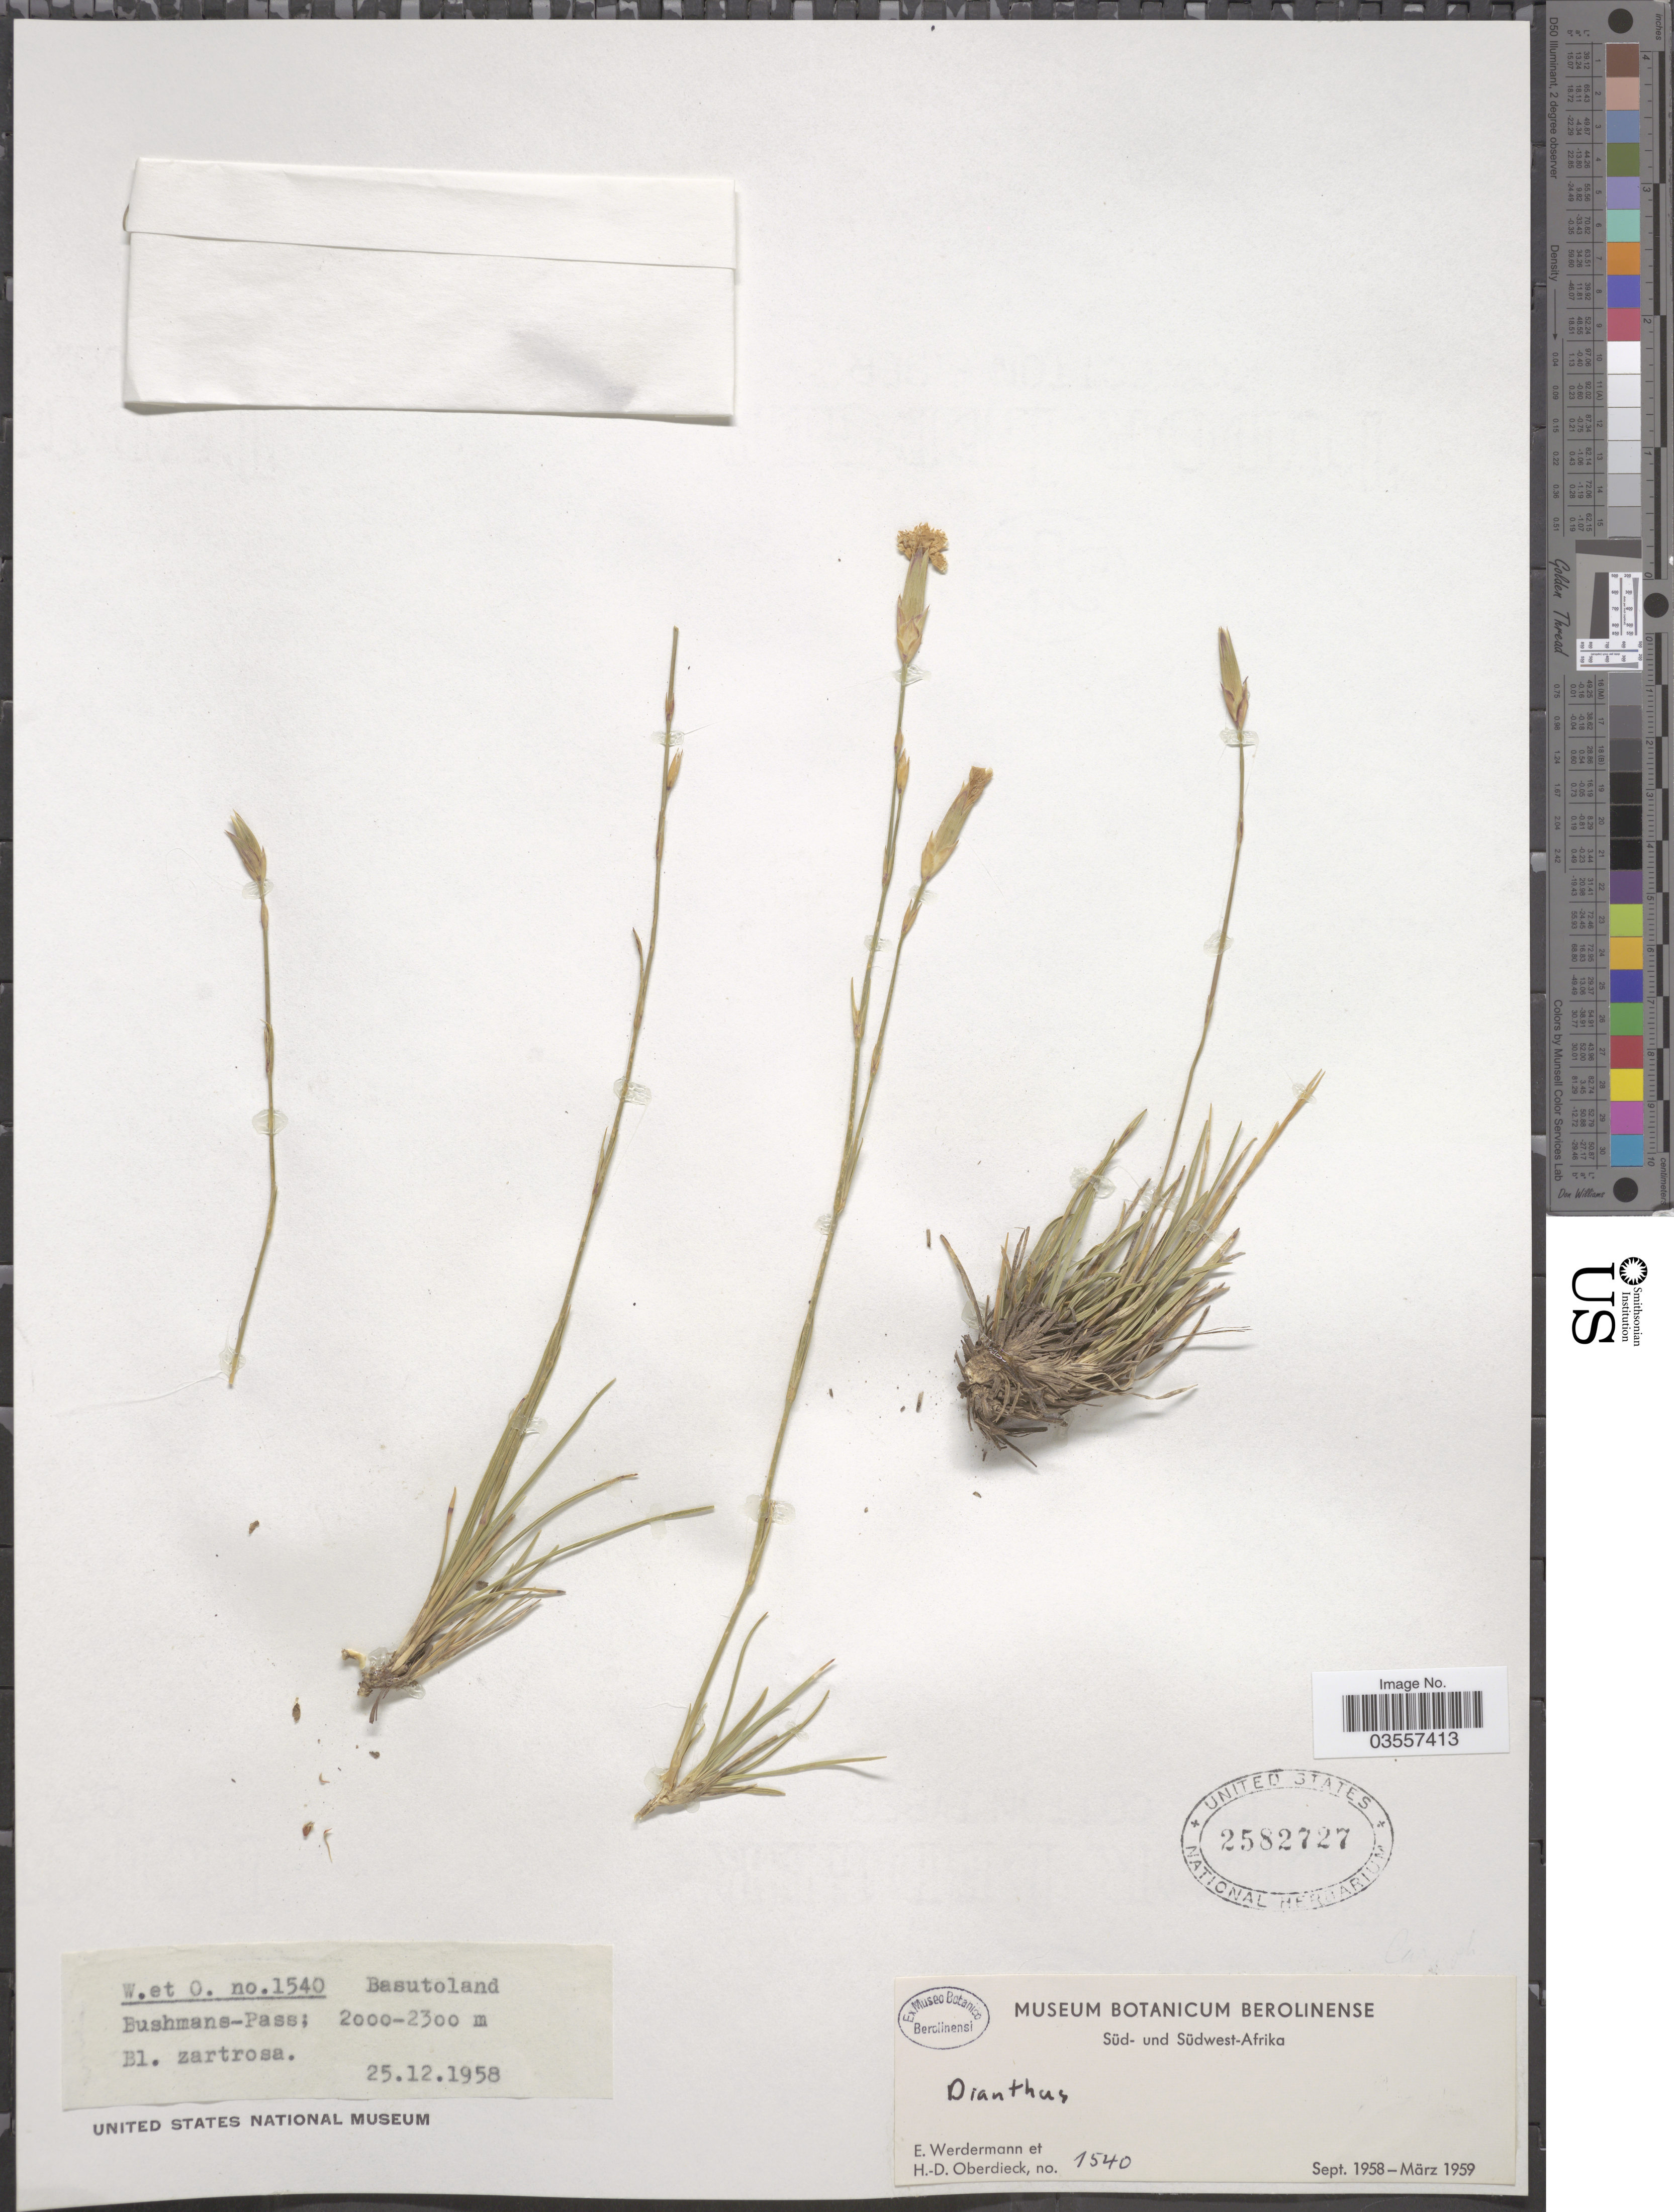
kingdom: Plantae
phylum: Tracheophyta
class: Magnoliopsida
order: Caryophyllales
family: Caryophyllaceae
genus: Dianthus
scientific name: Dianthus sp.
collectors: E. Werdermann & H. Oberdieck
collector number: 1540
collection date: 1958-12-25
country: Namibia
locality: Basutoland. Bushmans-Pass. Bl. Zartrosa.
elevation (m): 2000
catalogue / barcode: US 2582727